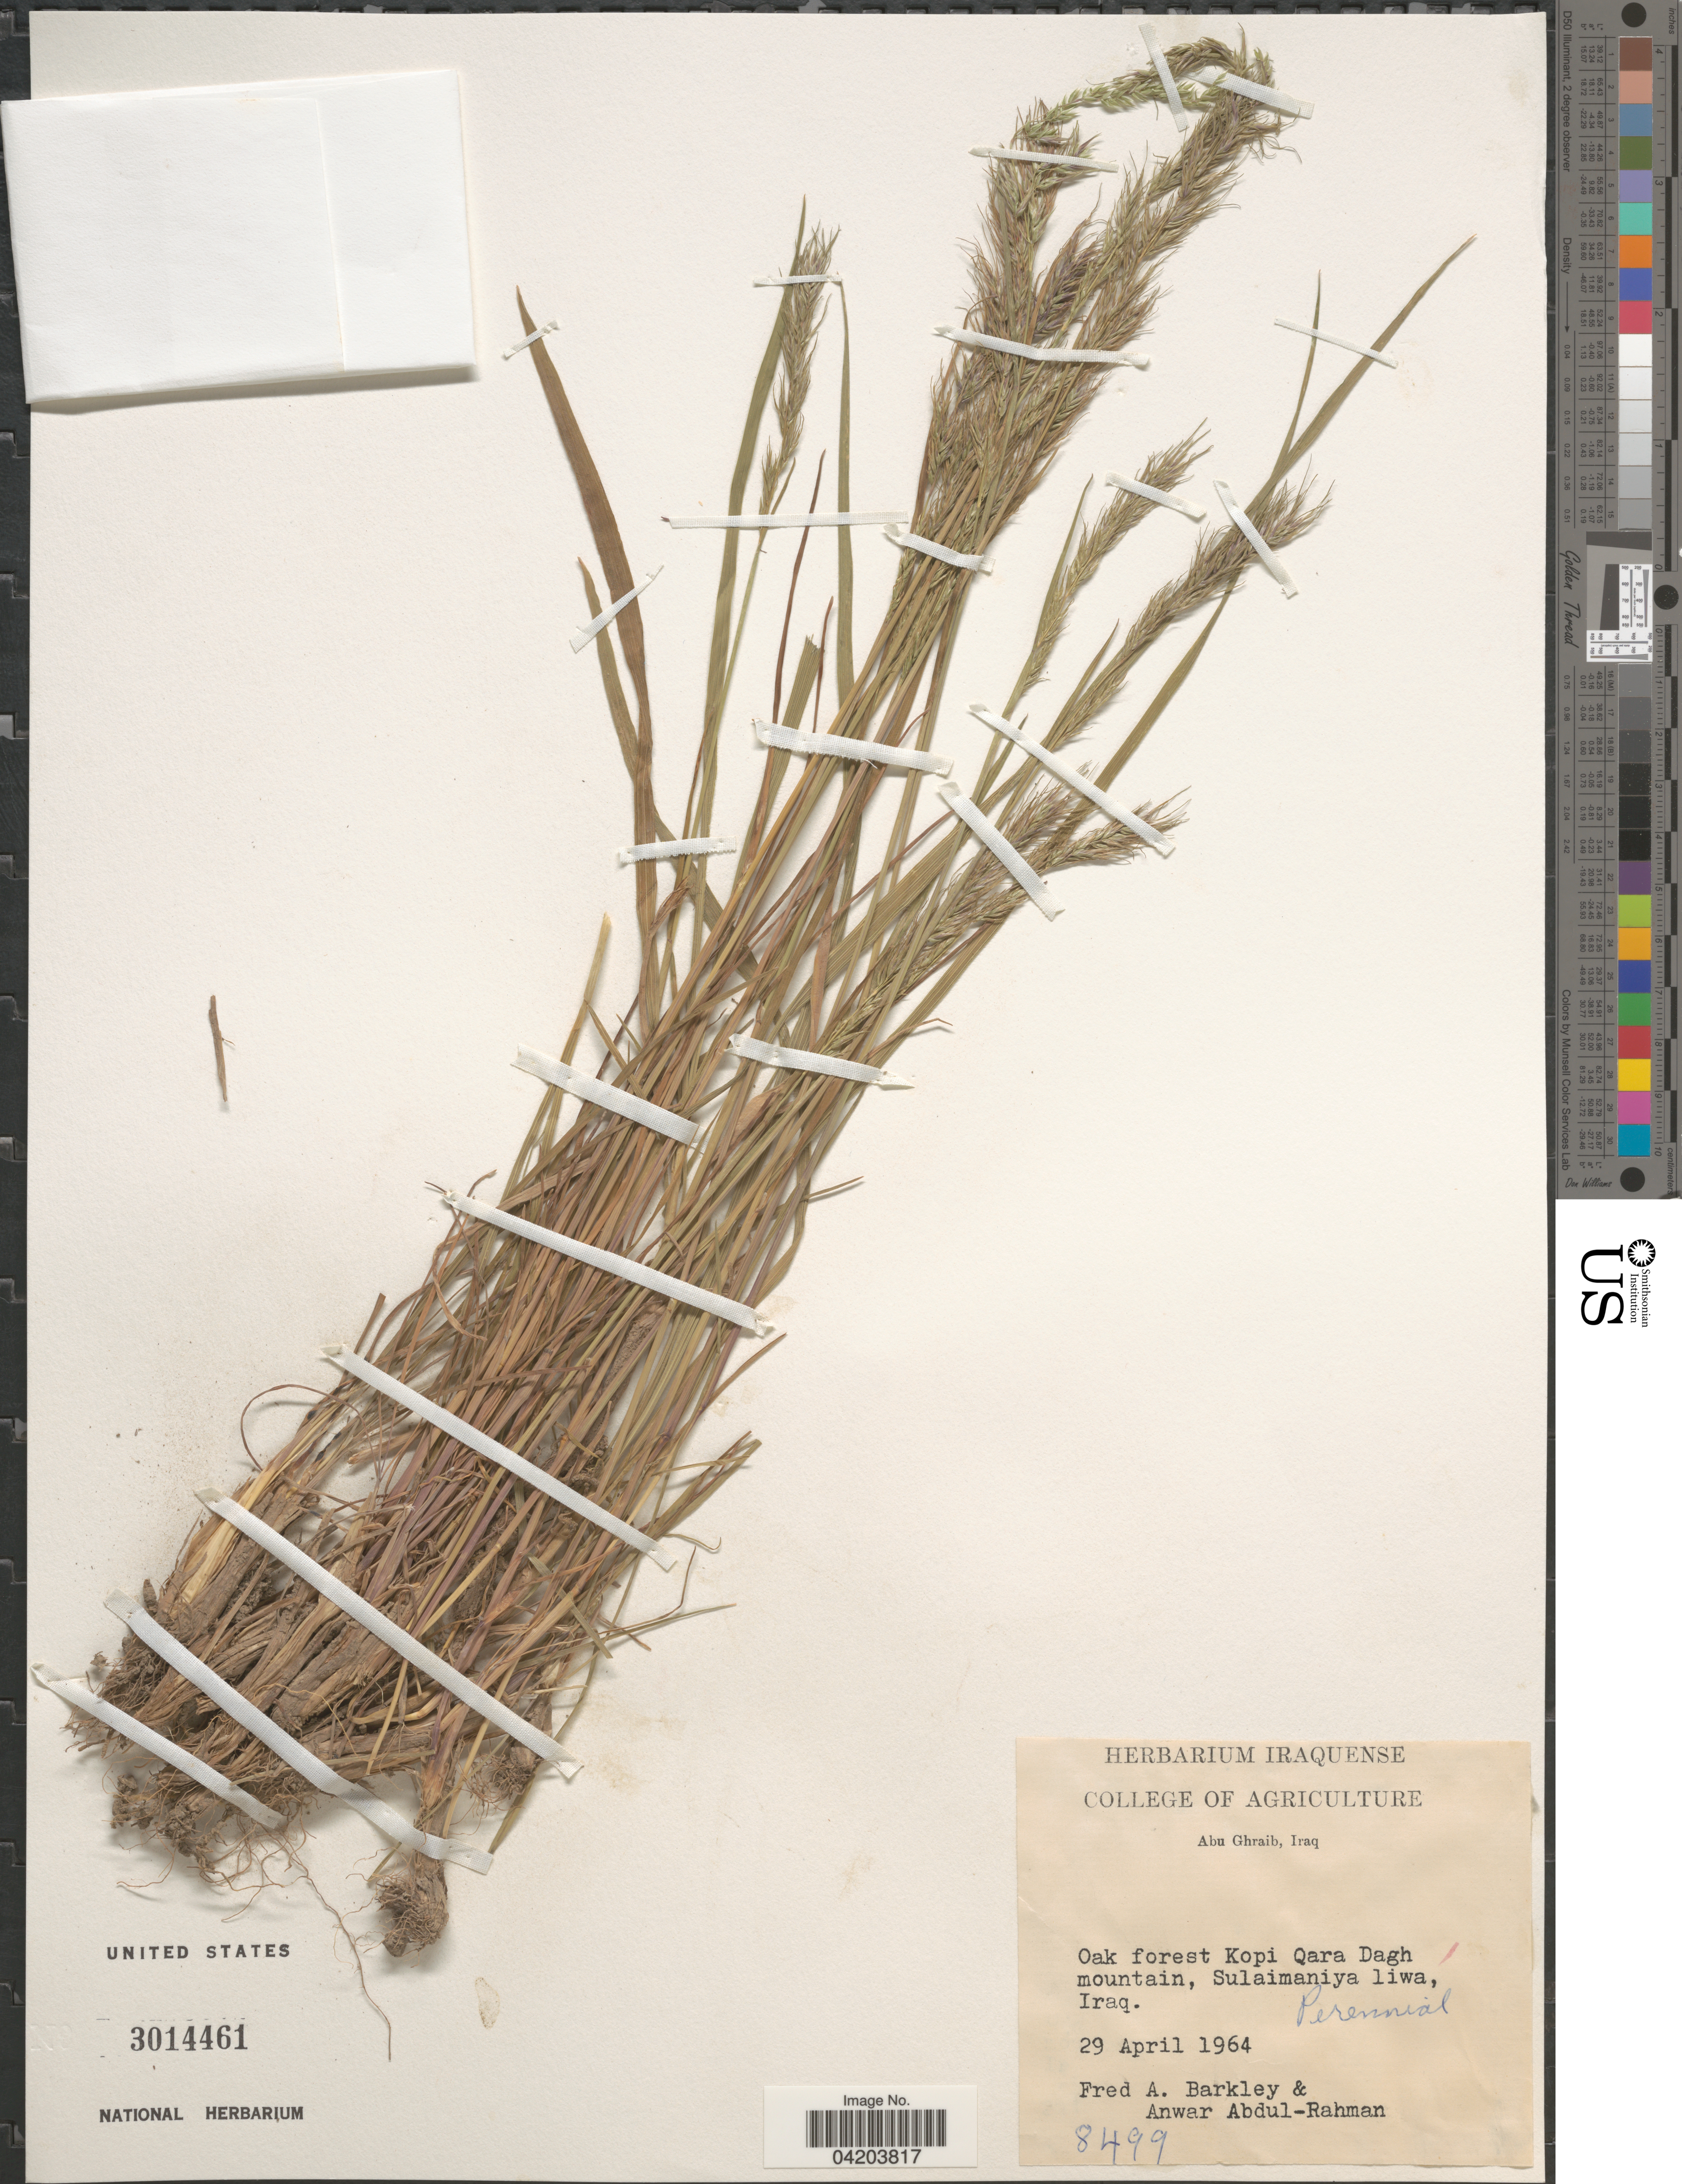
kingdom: Plantae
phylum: Tracheophyta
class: Liliopsida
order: Poales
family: Poaceae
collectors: F. A. Barkley & A. Abdul- Rahman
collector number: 8499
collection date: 1964-04-29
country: Iraq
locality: Oak forest Kopi Qara Dagh mountain, Sulaimaniya liwa.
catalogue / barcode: US 3014461